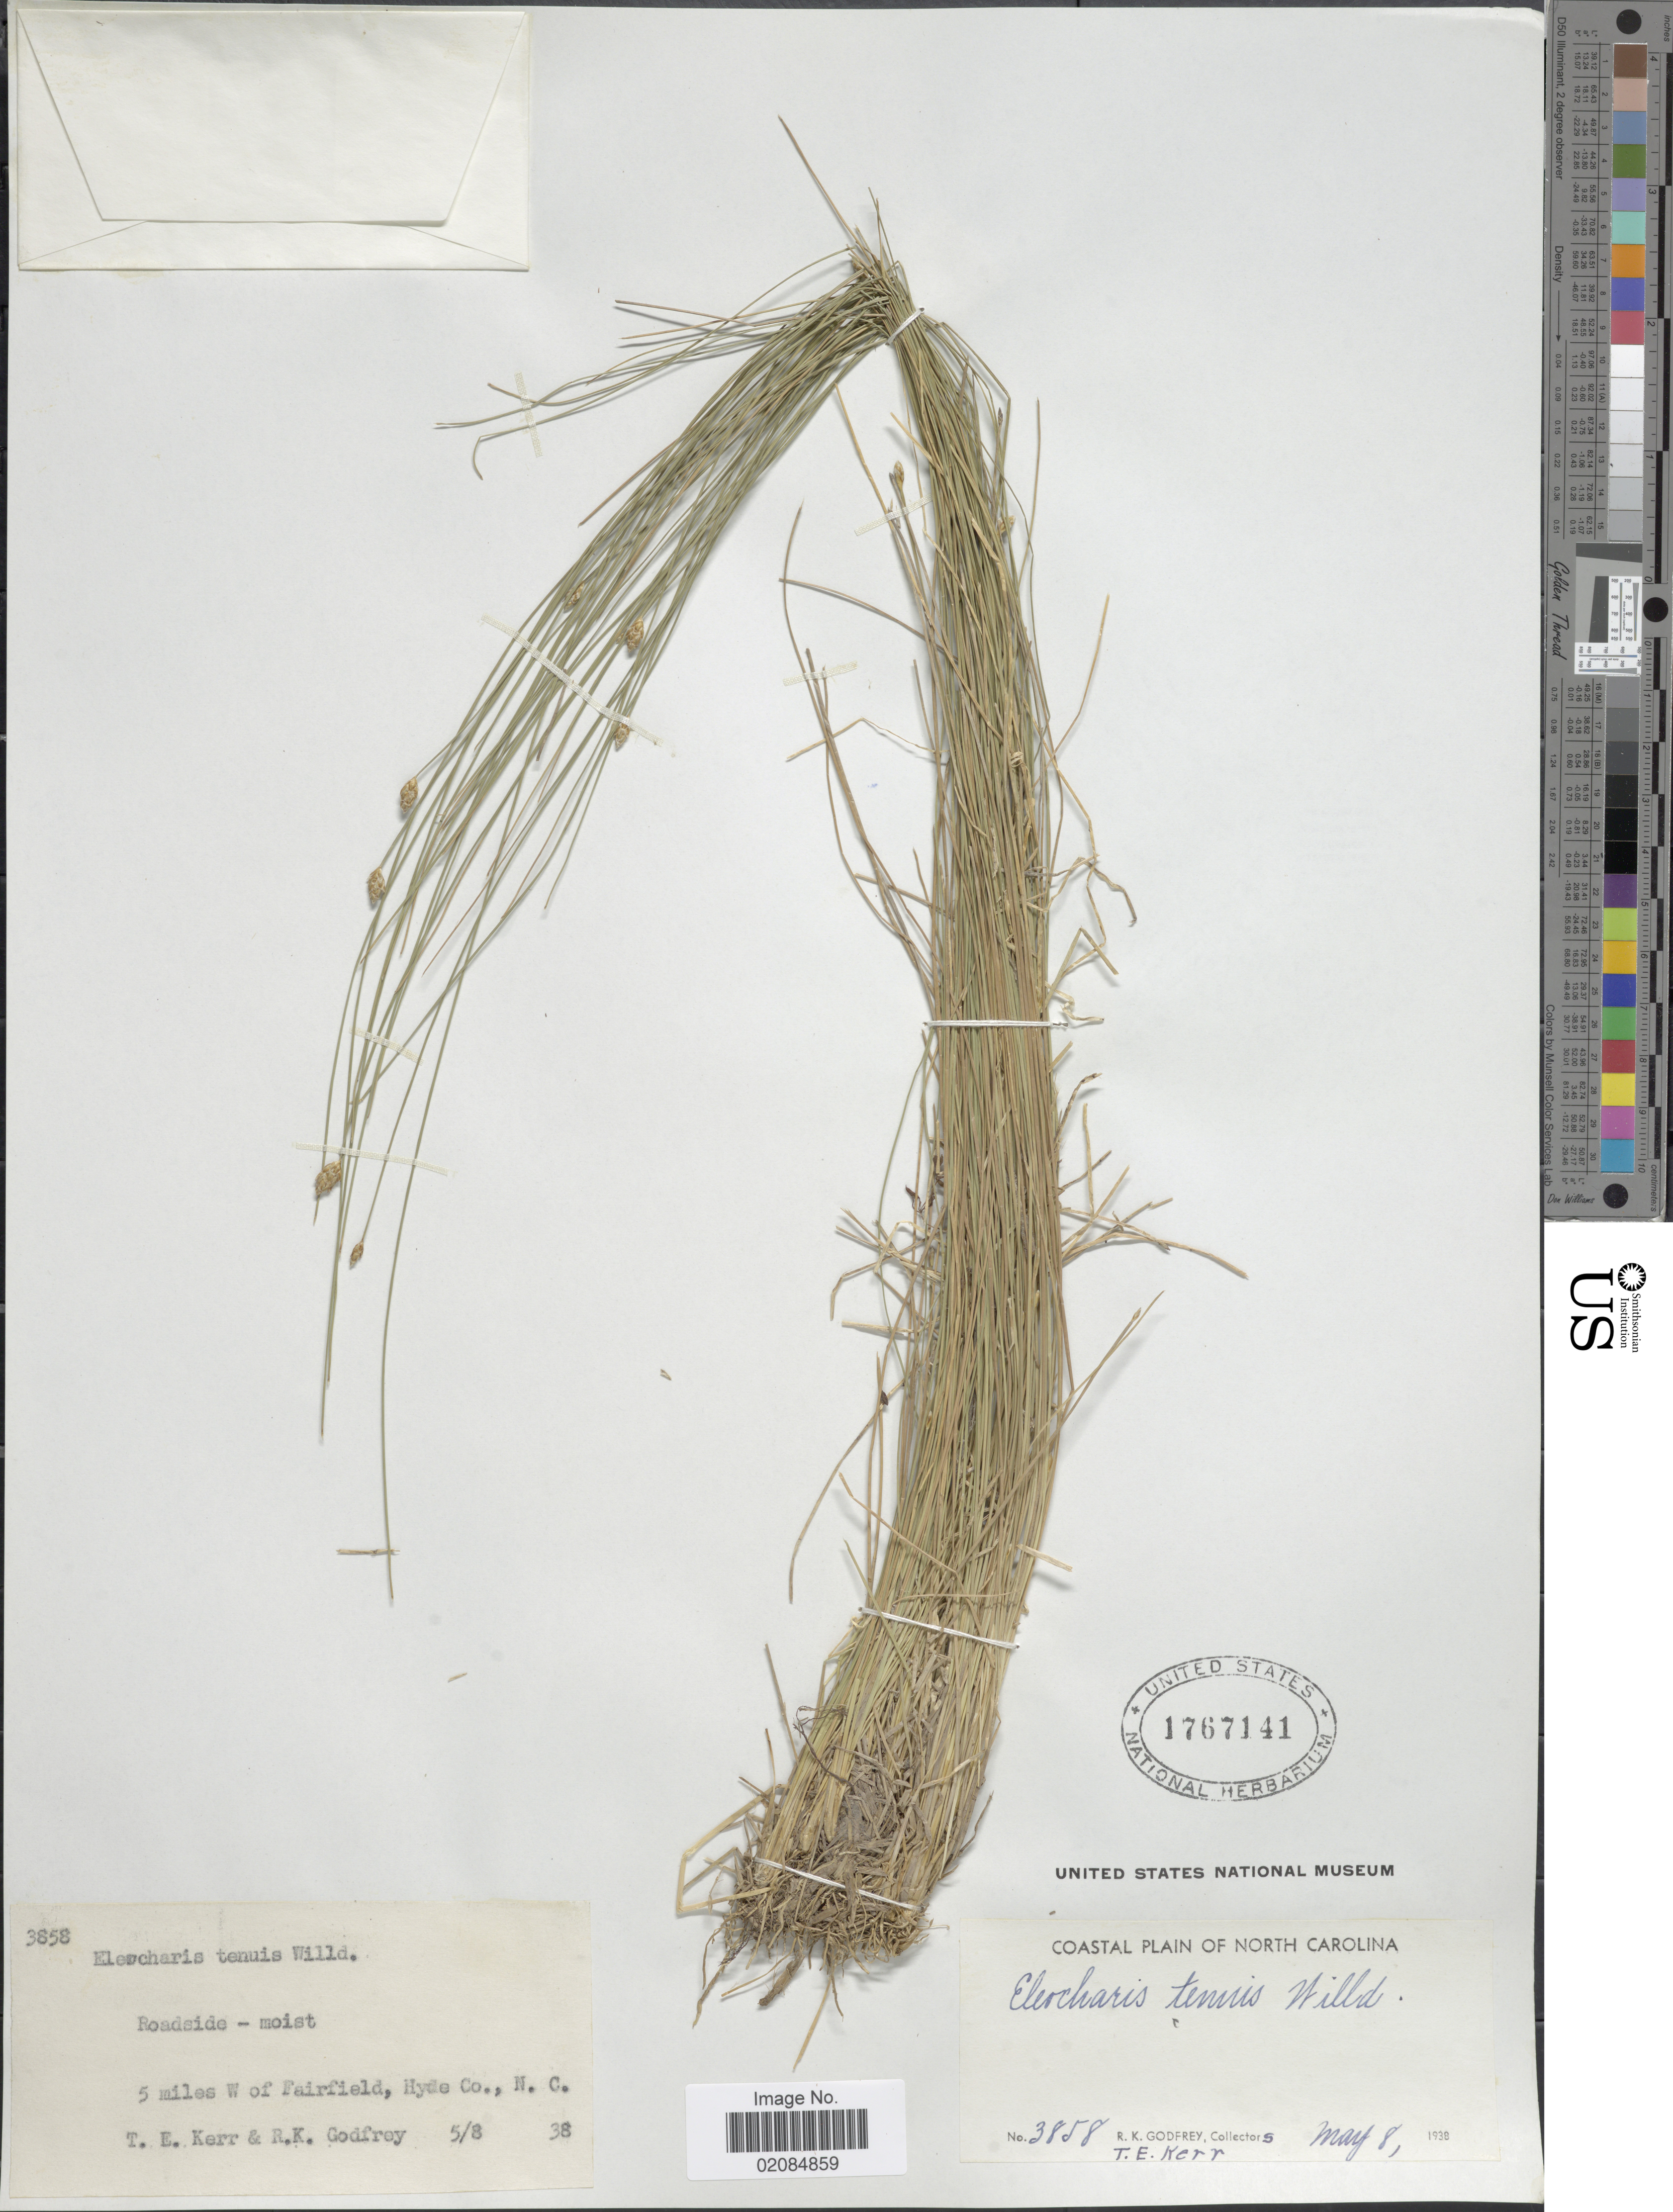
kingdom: Plantae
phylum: Tracheophyta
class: Liliopsida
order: Poales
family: Cyperaceae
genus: Eleocharis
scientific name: Eleocharis tenuis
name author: (Willd.) Schult.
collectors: R. K. Godfrey & T. E. Kerr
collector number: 3858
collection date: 1838-05-08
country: United States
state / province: North Carolina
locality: Coastal Plain of North Carolina. 5 miles W of Fairfield, Hyde Co., N. C.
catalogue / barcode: US 1767141